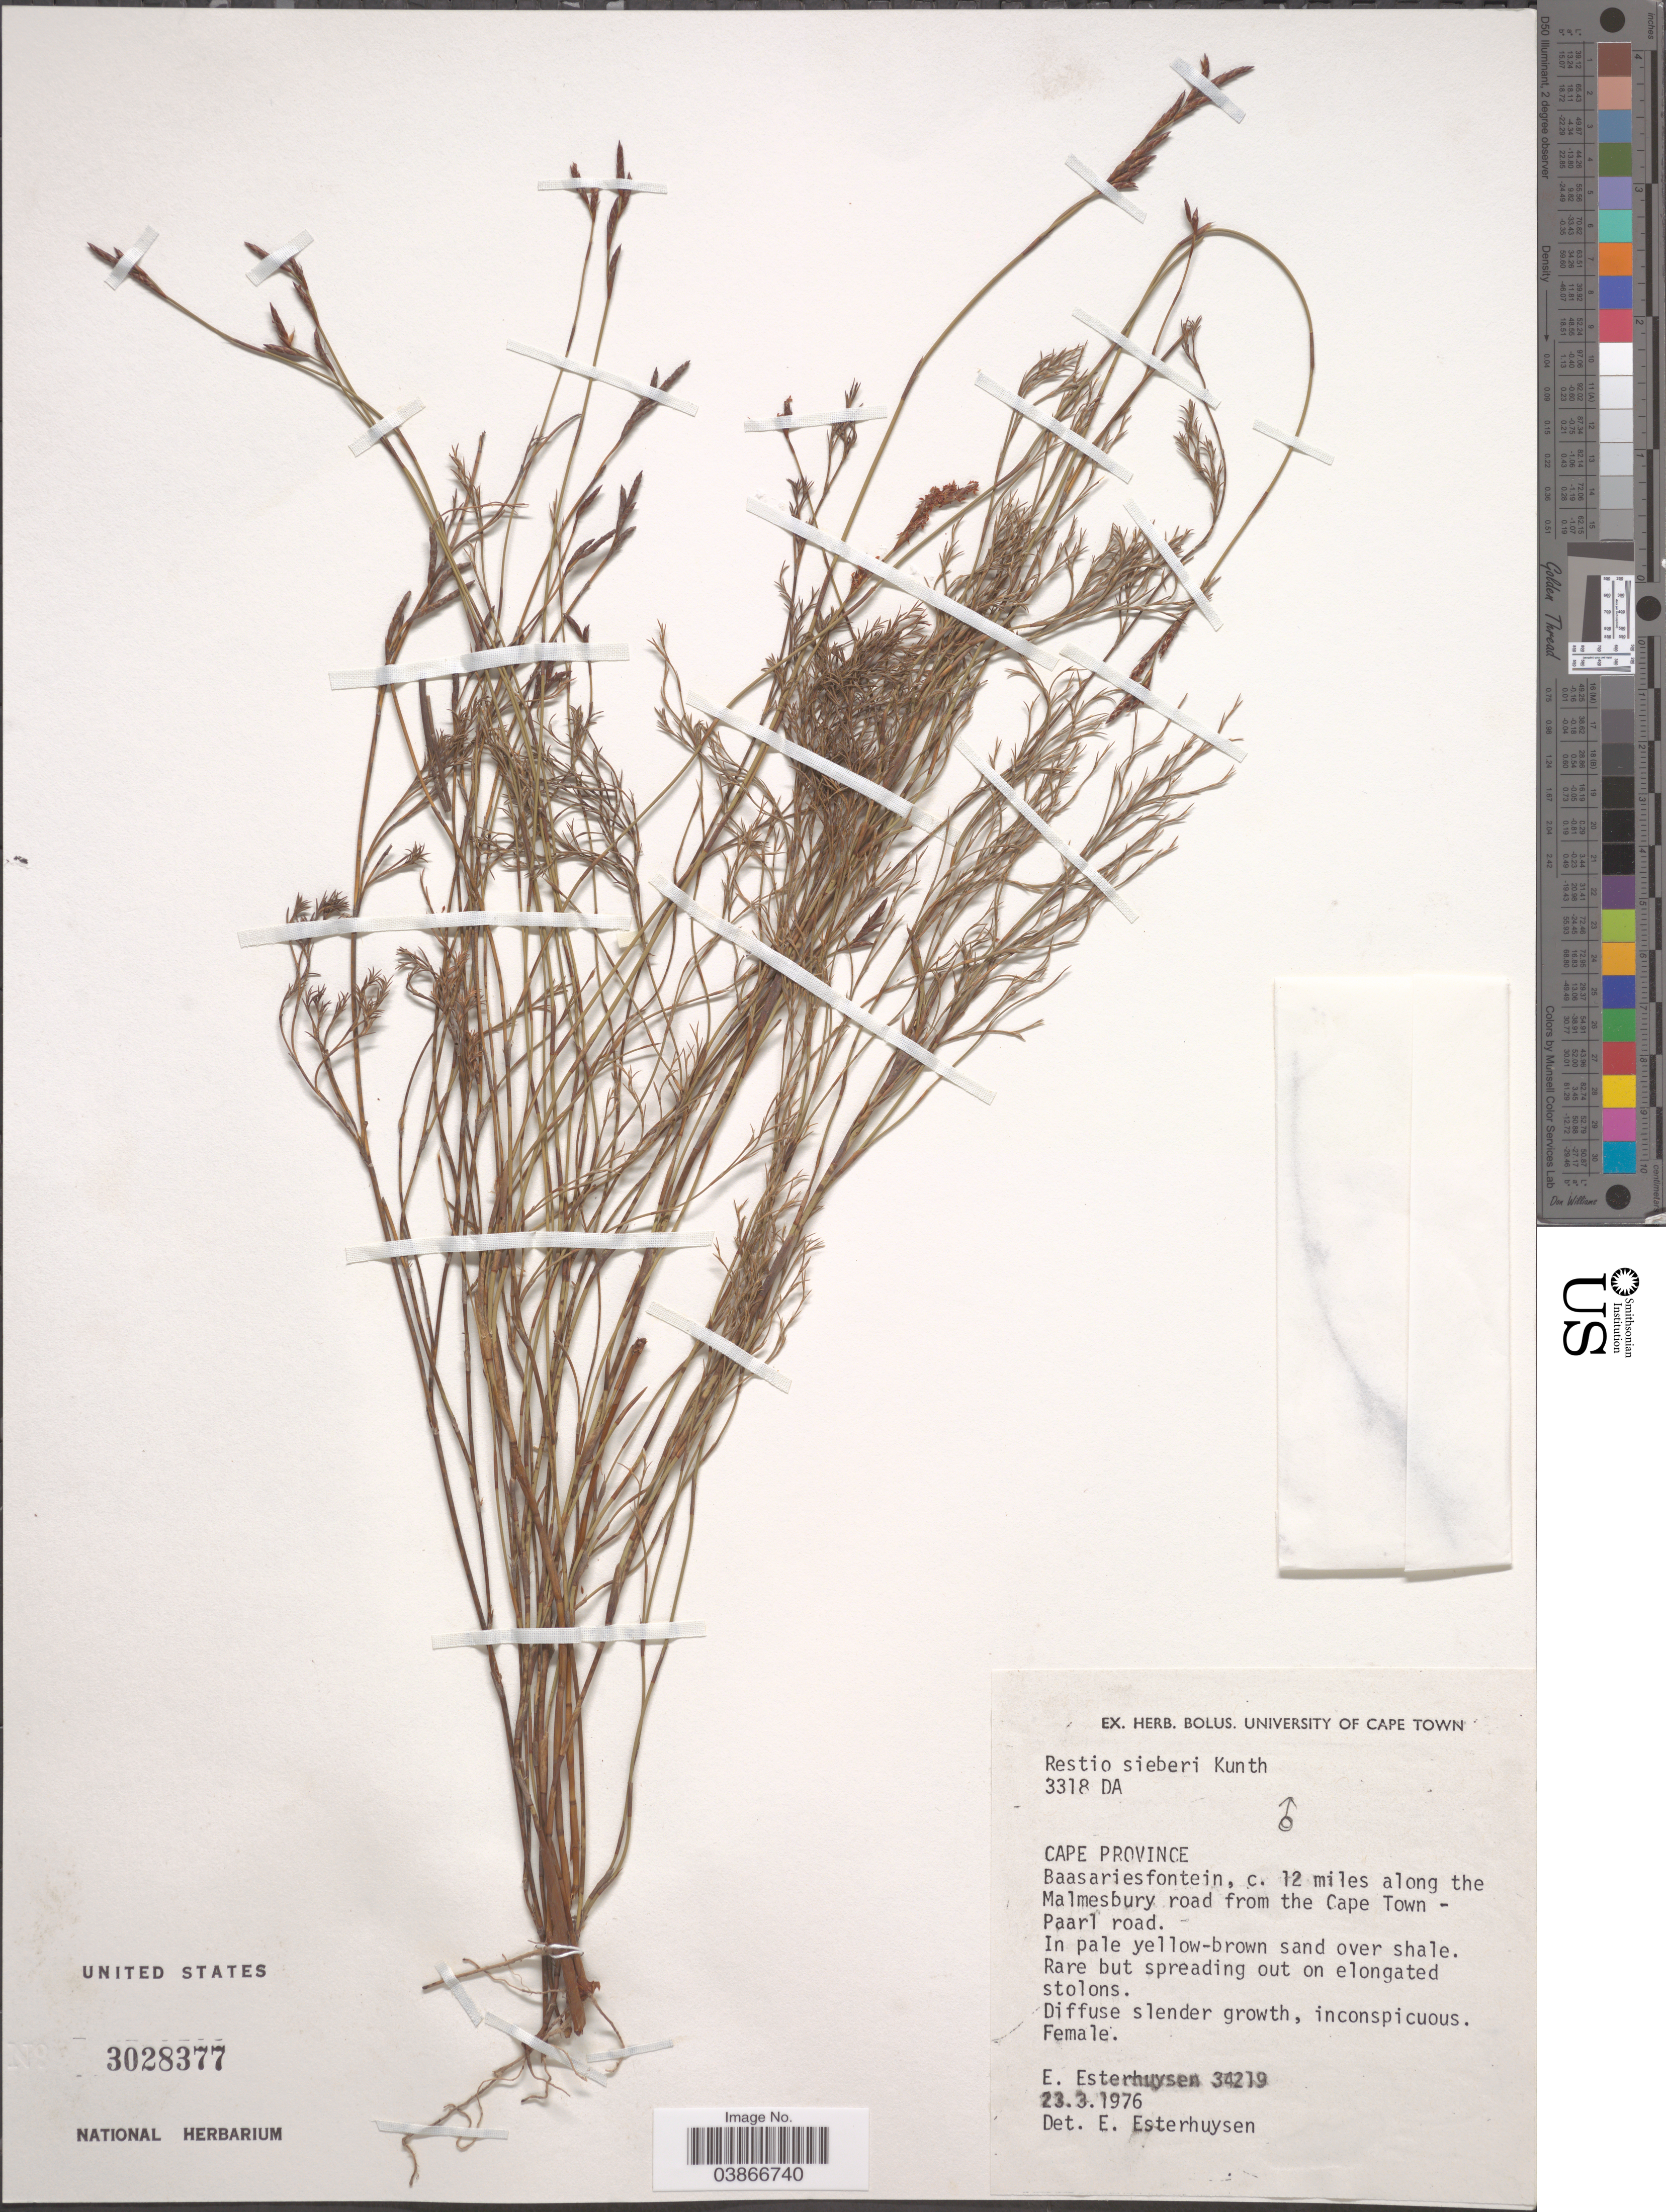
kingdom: Plantae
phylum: Tracheophyta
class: Liliopsida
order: Poales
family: Restionaceae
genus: Restio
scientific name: Restio sieberi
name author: Kunth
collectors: E. E. Esterhuysen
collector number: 34219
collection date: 1976-03-23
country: South Africa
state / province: Western Cape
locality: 3318 DA. Baasariesfontein, c. 12 miles along the Malmesbury road from the Cape Town - Paarl road.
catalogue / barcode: US 3028377